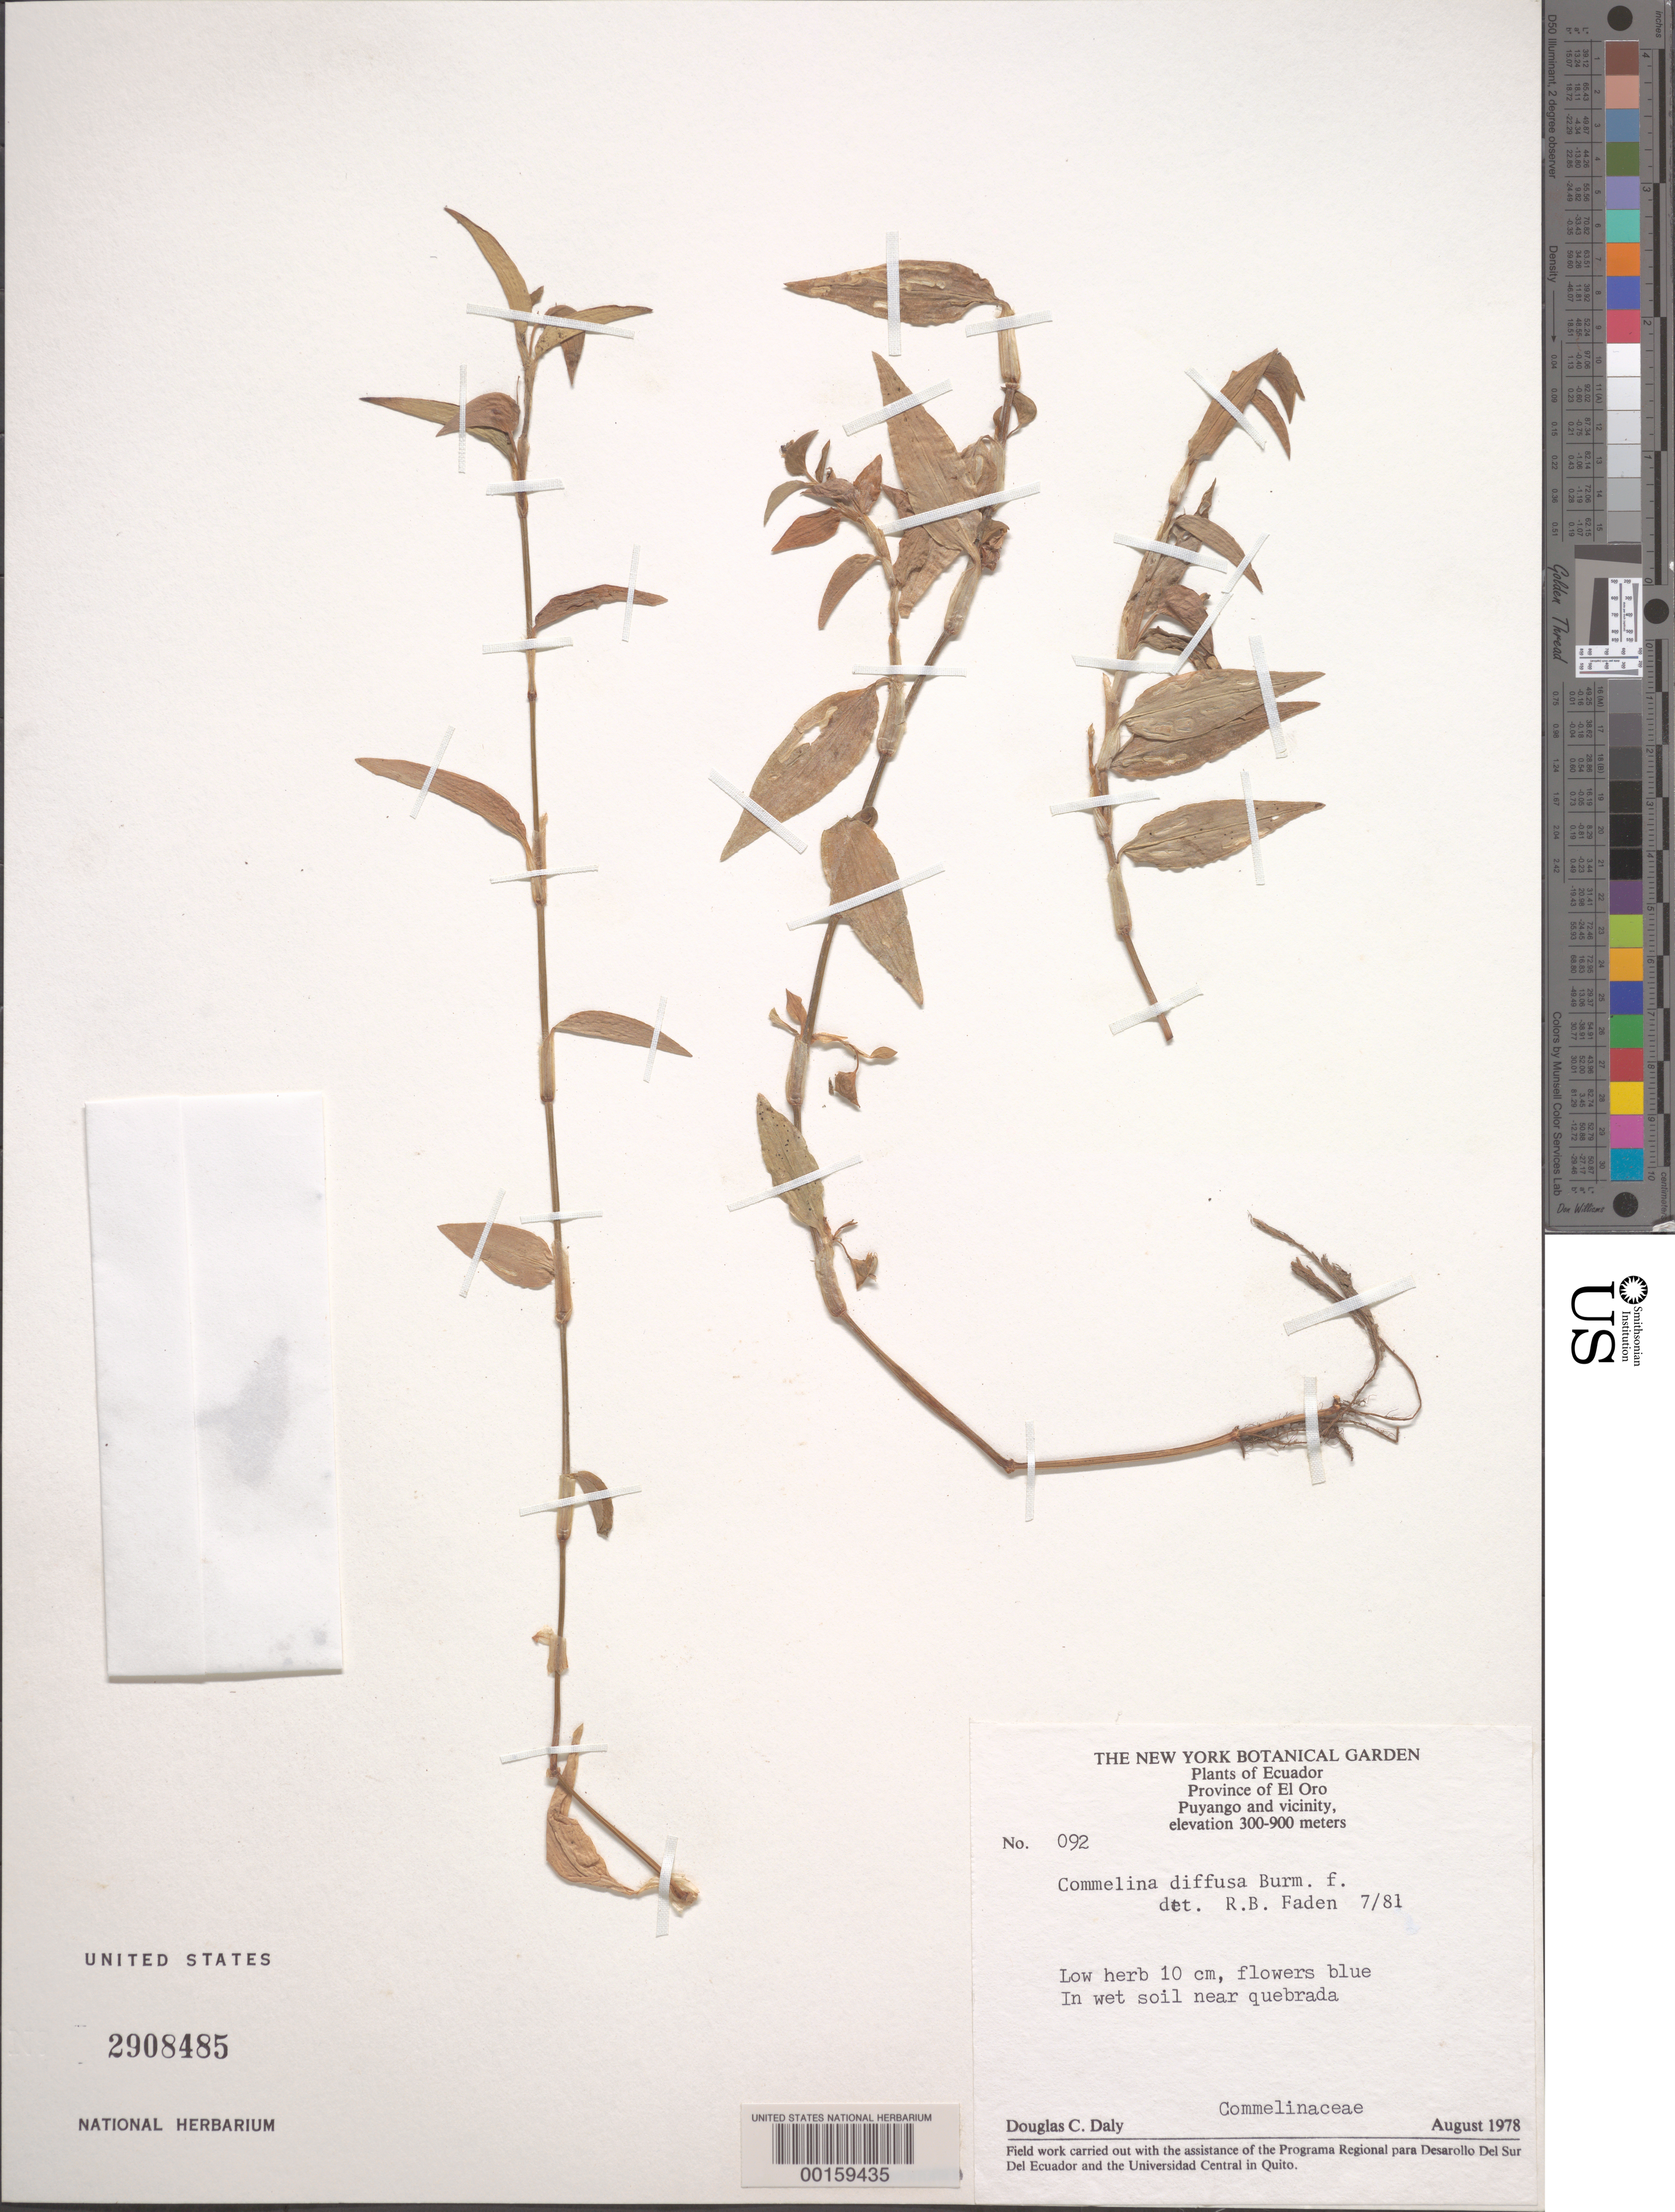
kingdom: Plantae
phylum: Tracheophyta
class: Liliopsida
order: Commelinales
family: Commelinaceae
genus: Commelina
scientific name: Commelina diffusa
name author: Burm. f.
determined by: Faden, Robert B., (US), Smithsonian Institution - National Museum of Natural History (UNITED STATES)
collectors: D. C. Daly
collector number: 92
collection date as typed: Aug 1978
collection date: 1978-08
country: Ecuador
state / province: El Oro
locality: Puyango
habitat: Wet soil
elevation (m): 300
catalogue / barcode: US 2908485